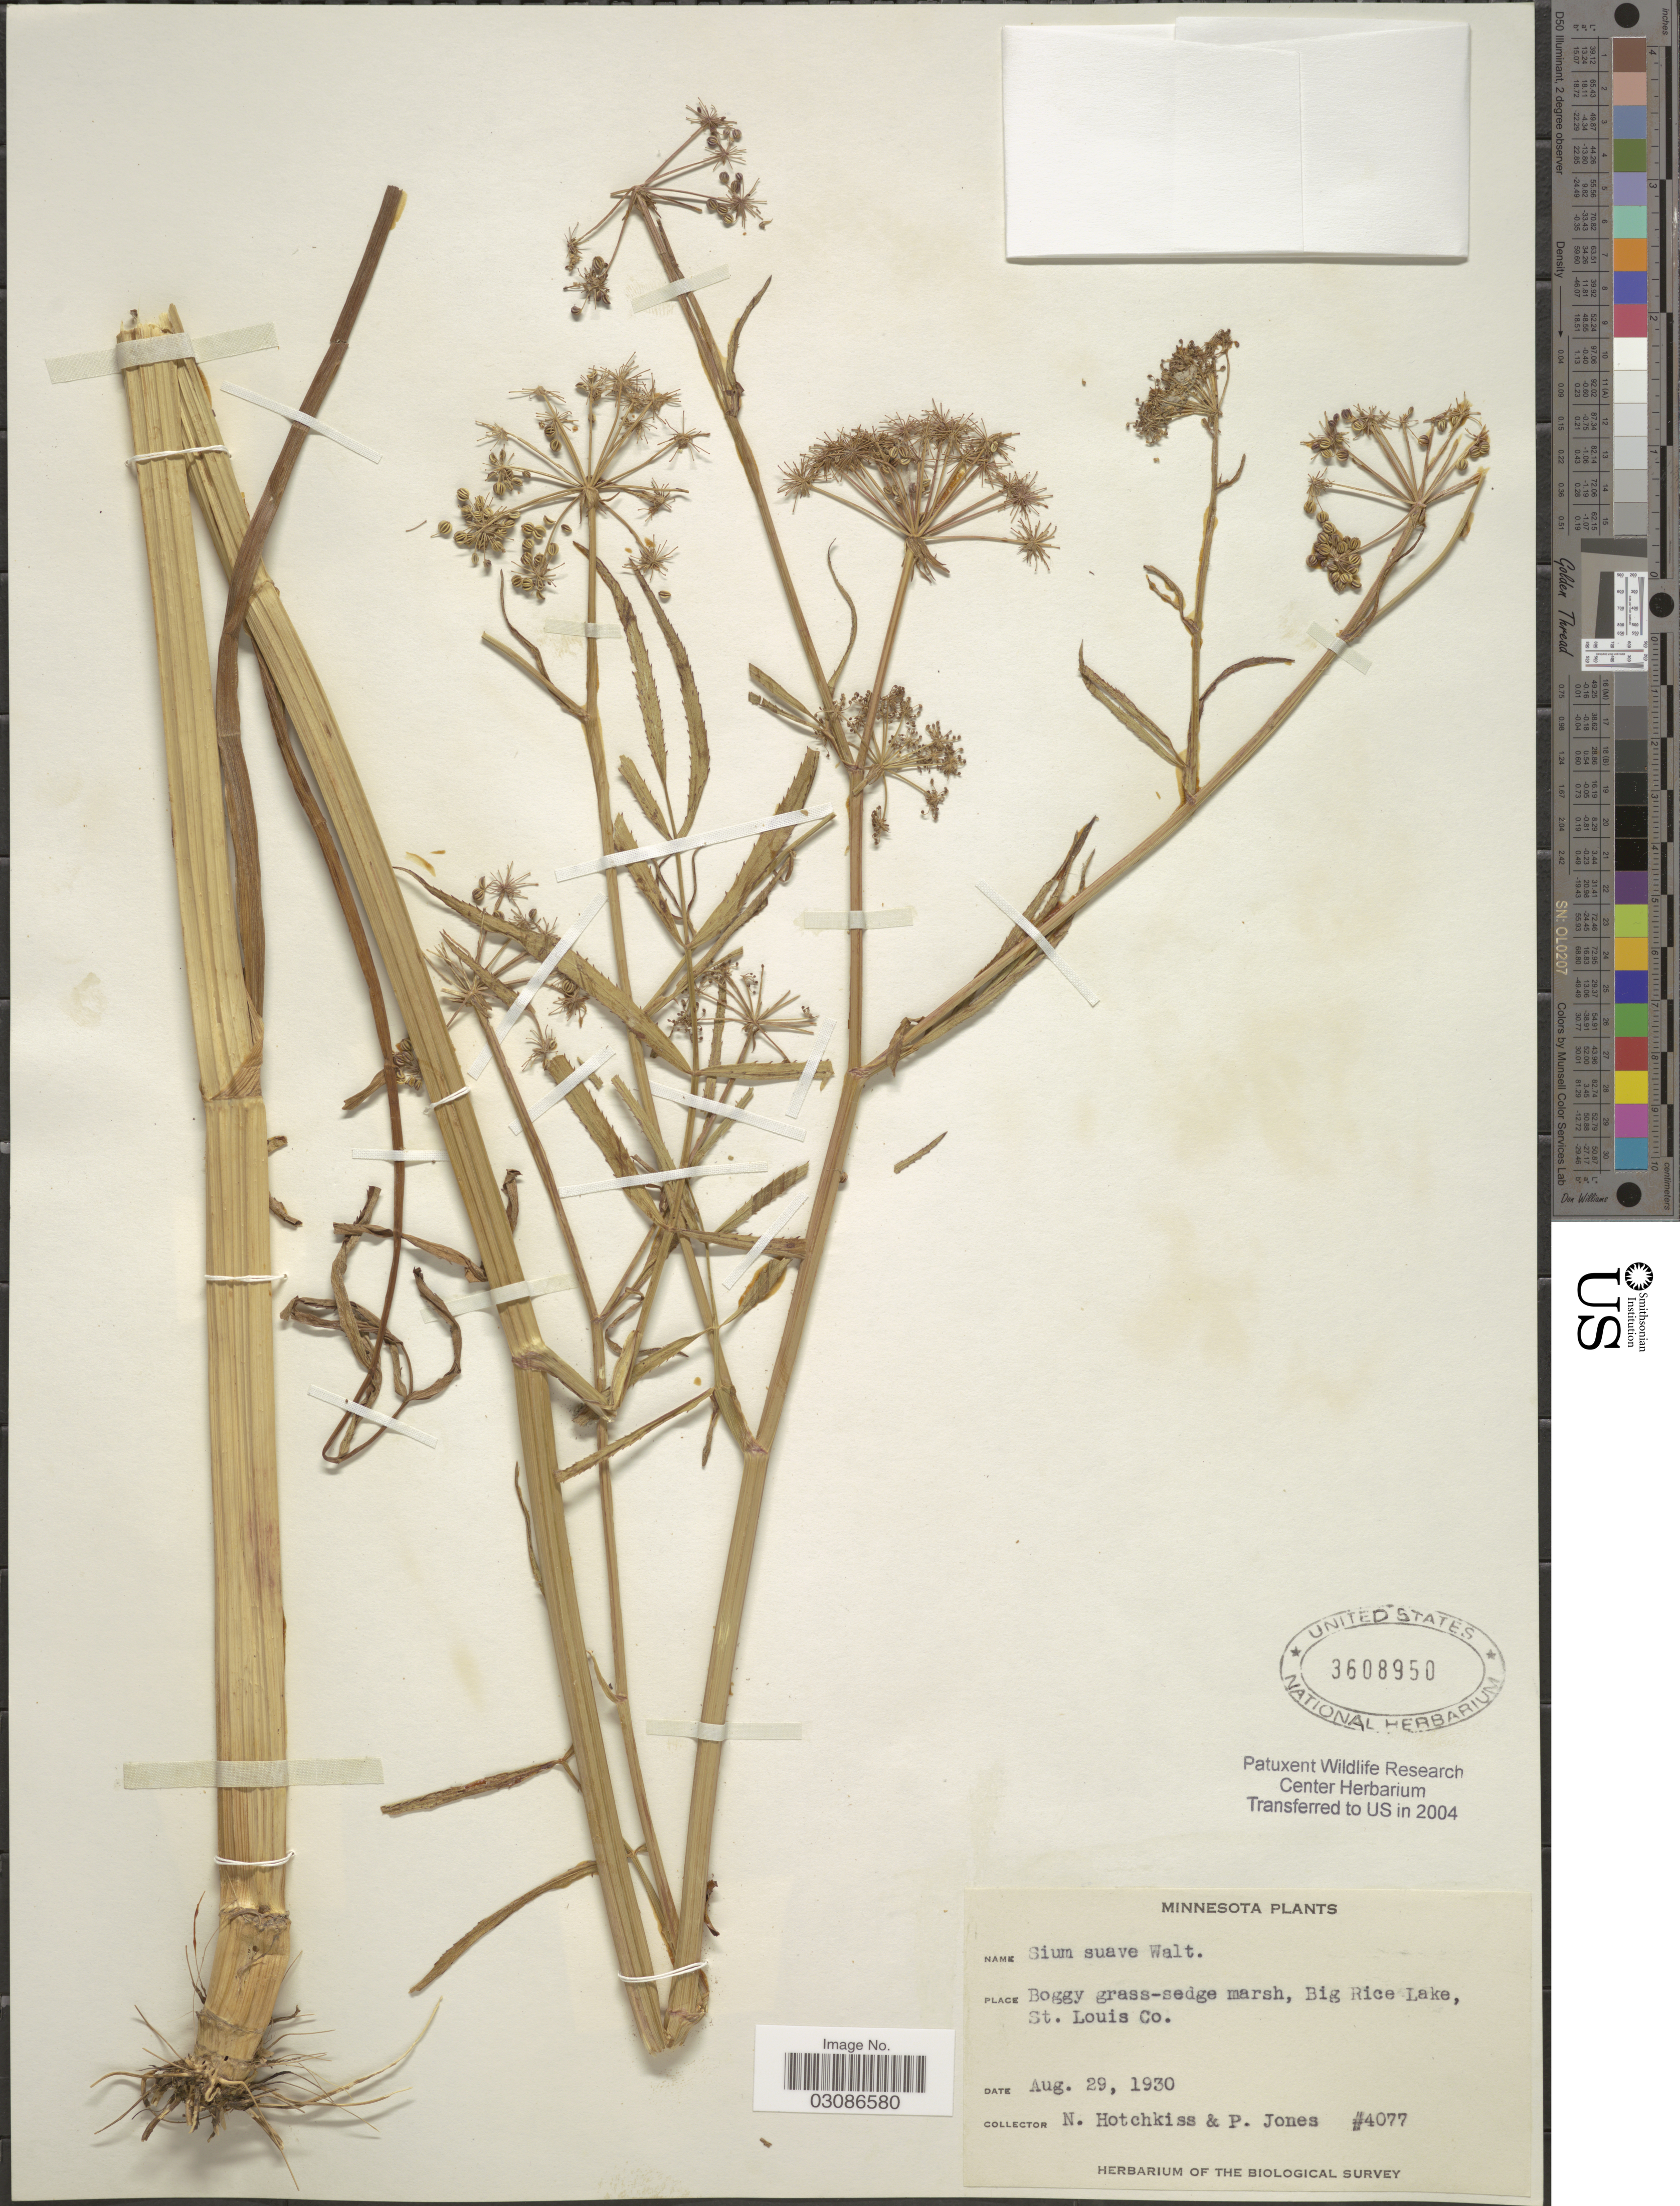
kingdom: Plantae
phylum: Tracheophyta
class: Magnoliopsida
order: Apiales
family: Apiaceae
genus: Sium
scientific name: Sium suave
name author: Walter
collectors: N. Hotchkiss & P. Jones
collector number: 4077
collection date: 1930-08-29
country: United States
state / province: Minnesota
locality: Boggy grass-sedge marsh, Big Rice Lake, St. Louis Co.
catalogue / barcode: US 3608950